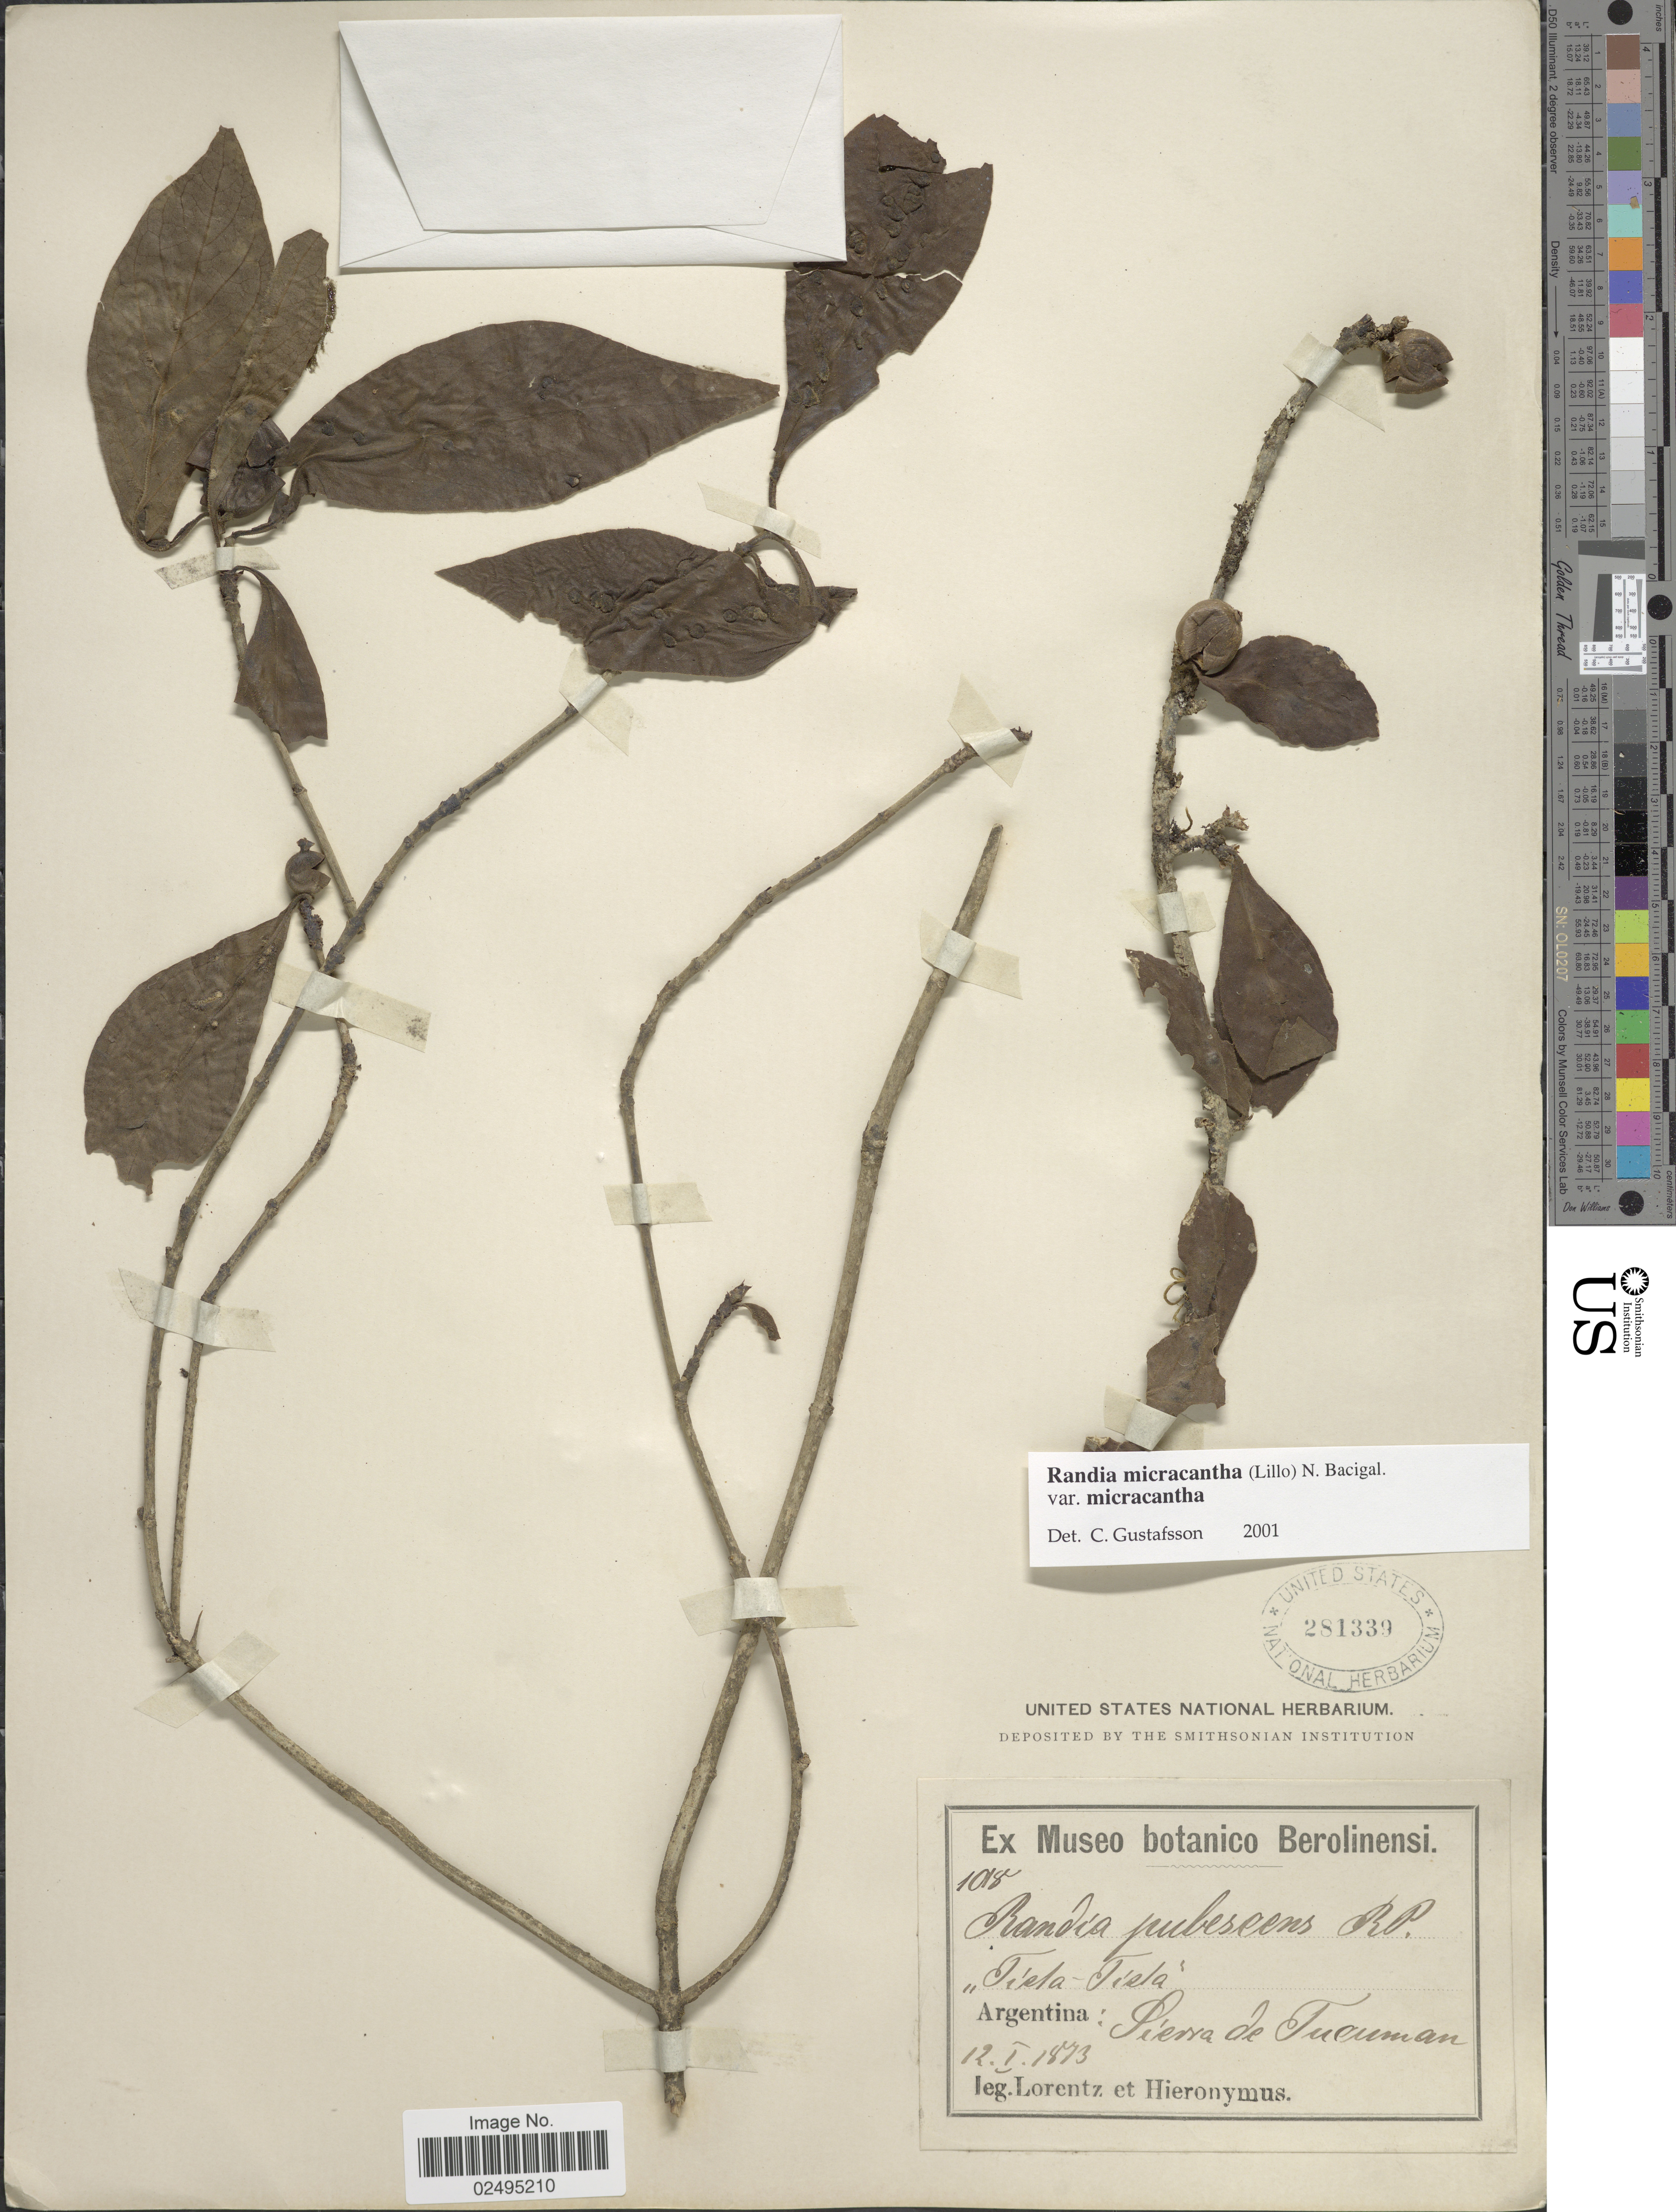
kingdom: Plantae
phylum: Tracheophyta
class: Magnoliopsida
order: Gentianales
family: Rubiaceae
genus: Randia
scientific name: Randia micracantha var. micracantha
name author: (Schult.) DC.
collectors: -. Lorentz & -. Hieronymus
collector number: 1018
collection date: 1873-01-12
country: Argentina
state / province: Tucuman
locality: Sierra de Tucuman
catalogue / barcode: US 281339